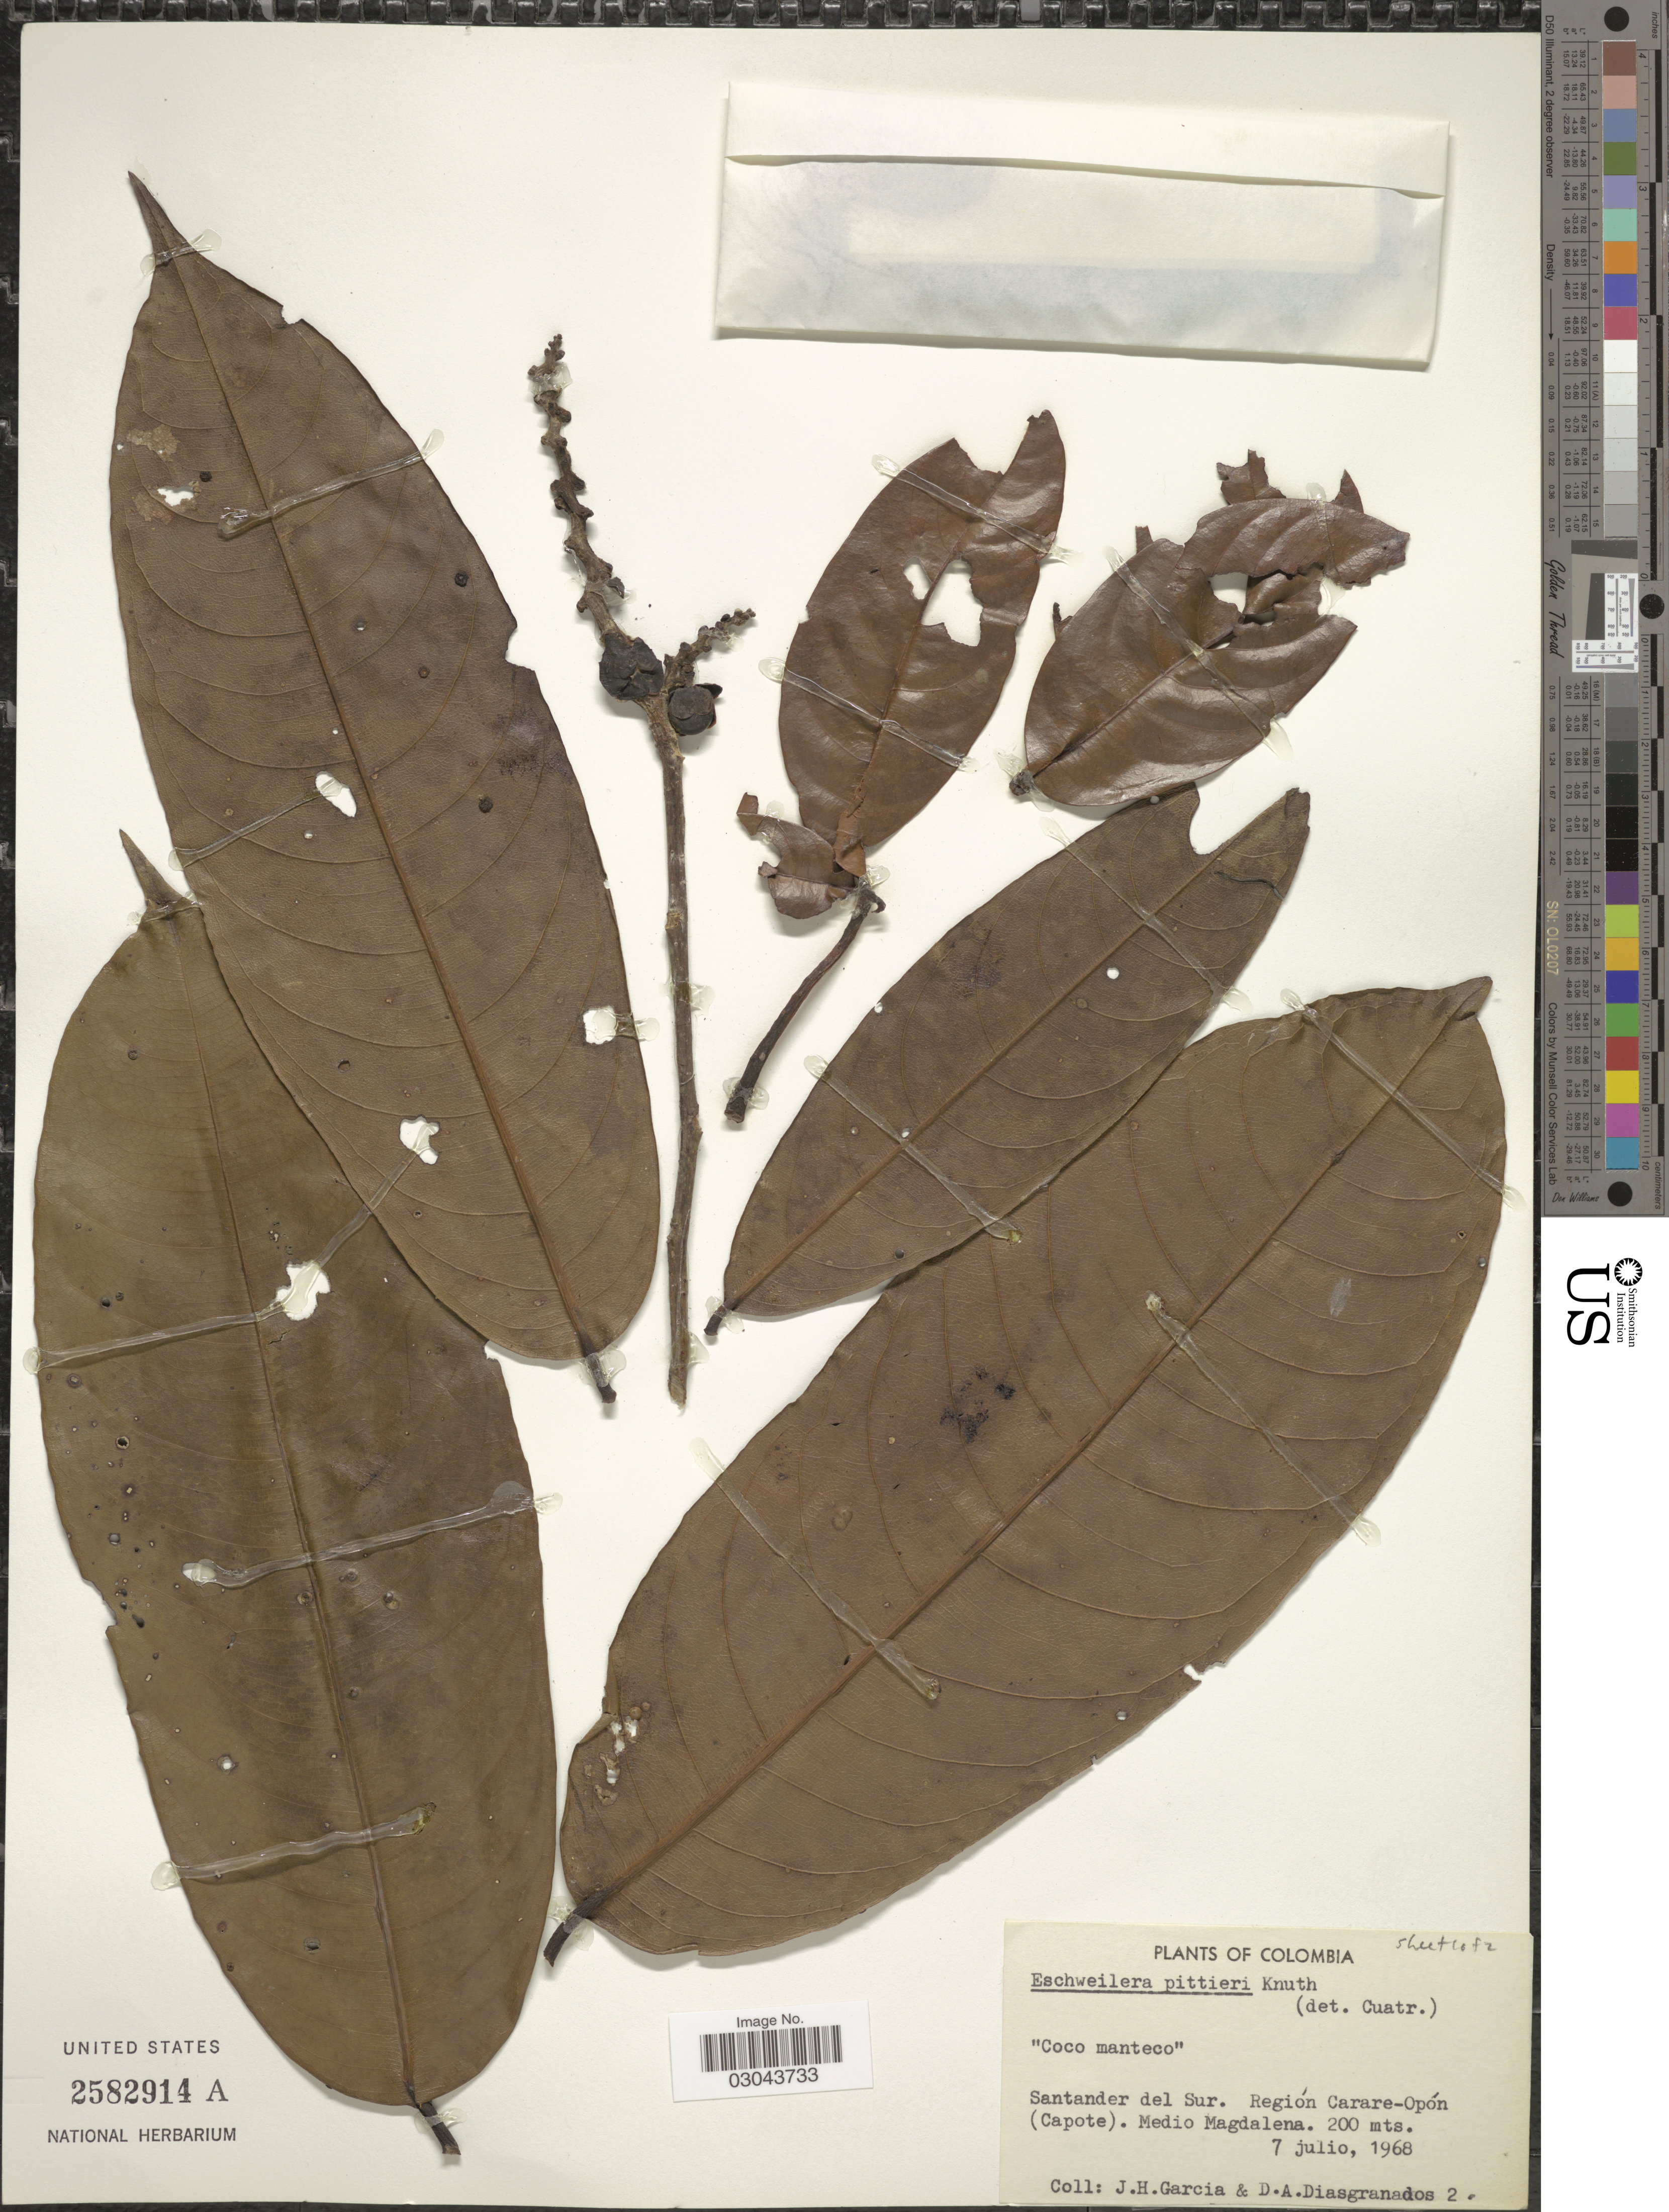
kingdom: Plantae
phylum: Tracheophyta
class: Magnoliopsida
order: Ericales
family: Lecythidaceae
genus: Eschweilera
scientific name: Eschweilera pittieri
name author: R. Knuth in Engl.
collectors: J. H. García & D. A. Diasgranados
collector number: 2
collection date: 1968-07-07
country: Colombia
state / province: Santander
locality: Santander del Sur. Región Carare-Opón (Capote). Medio Magdalena.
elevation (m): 200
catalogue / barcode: US 2582914A